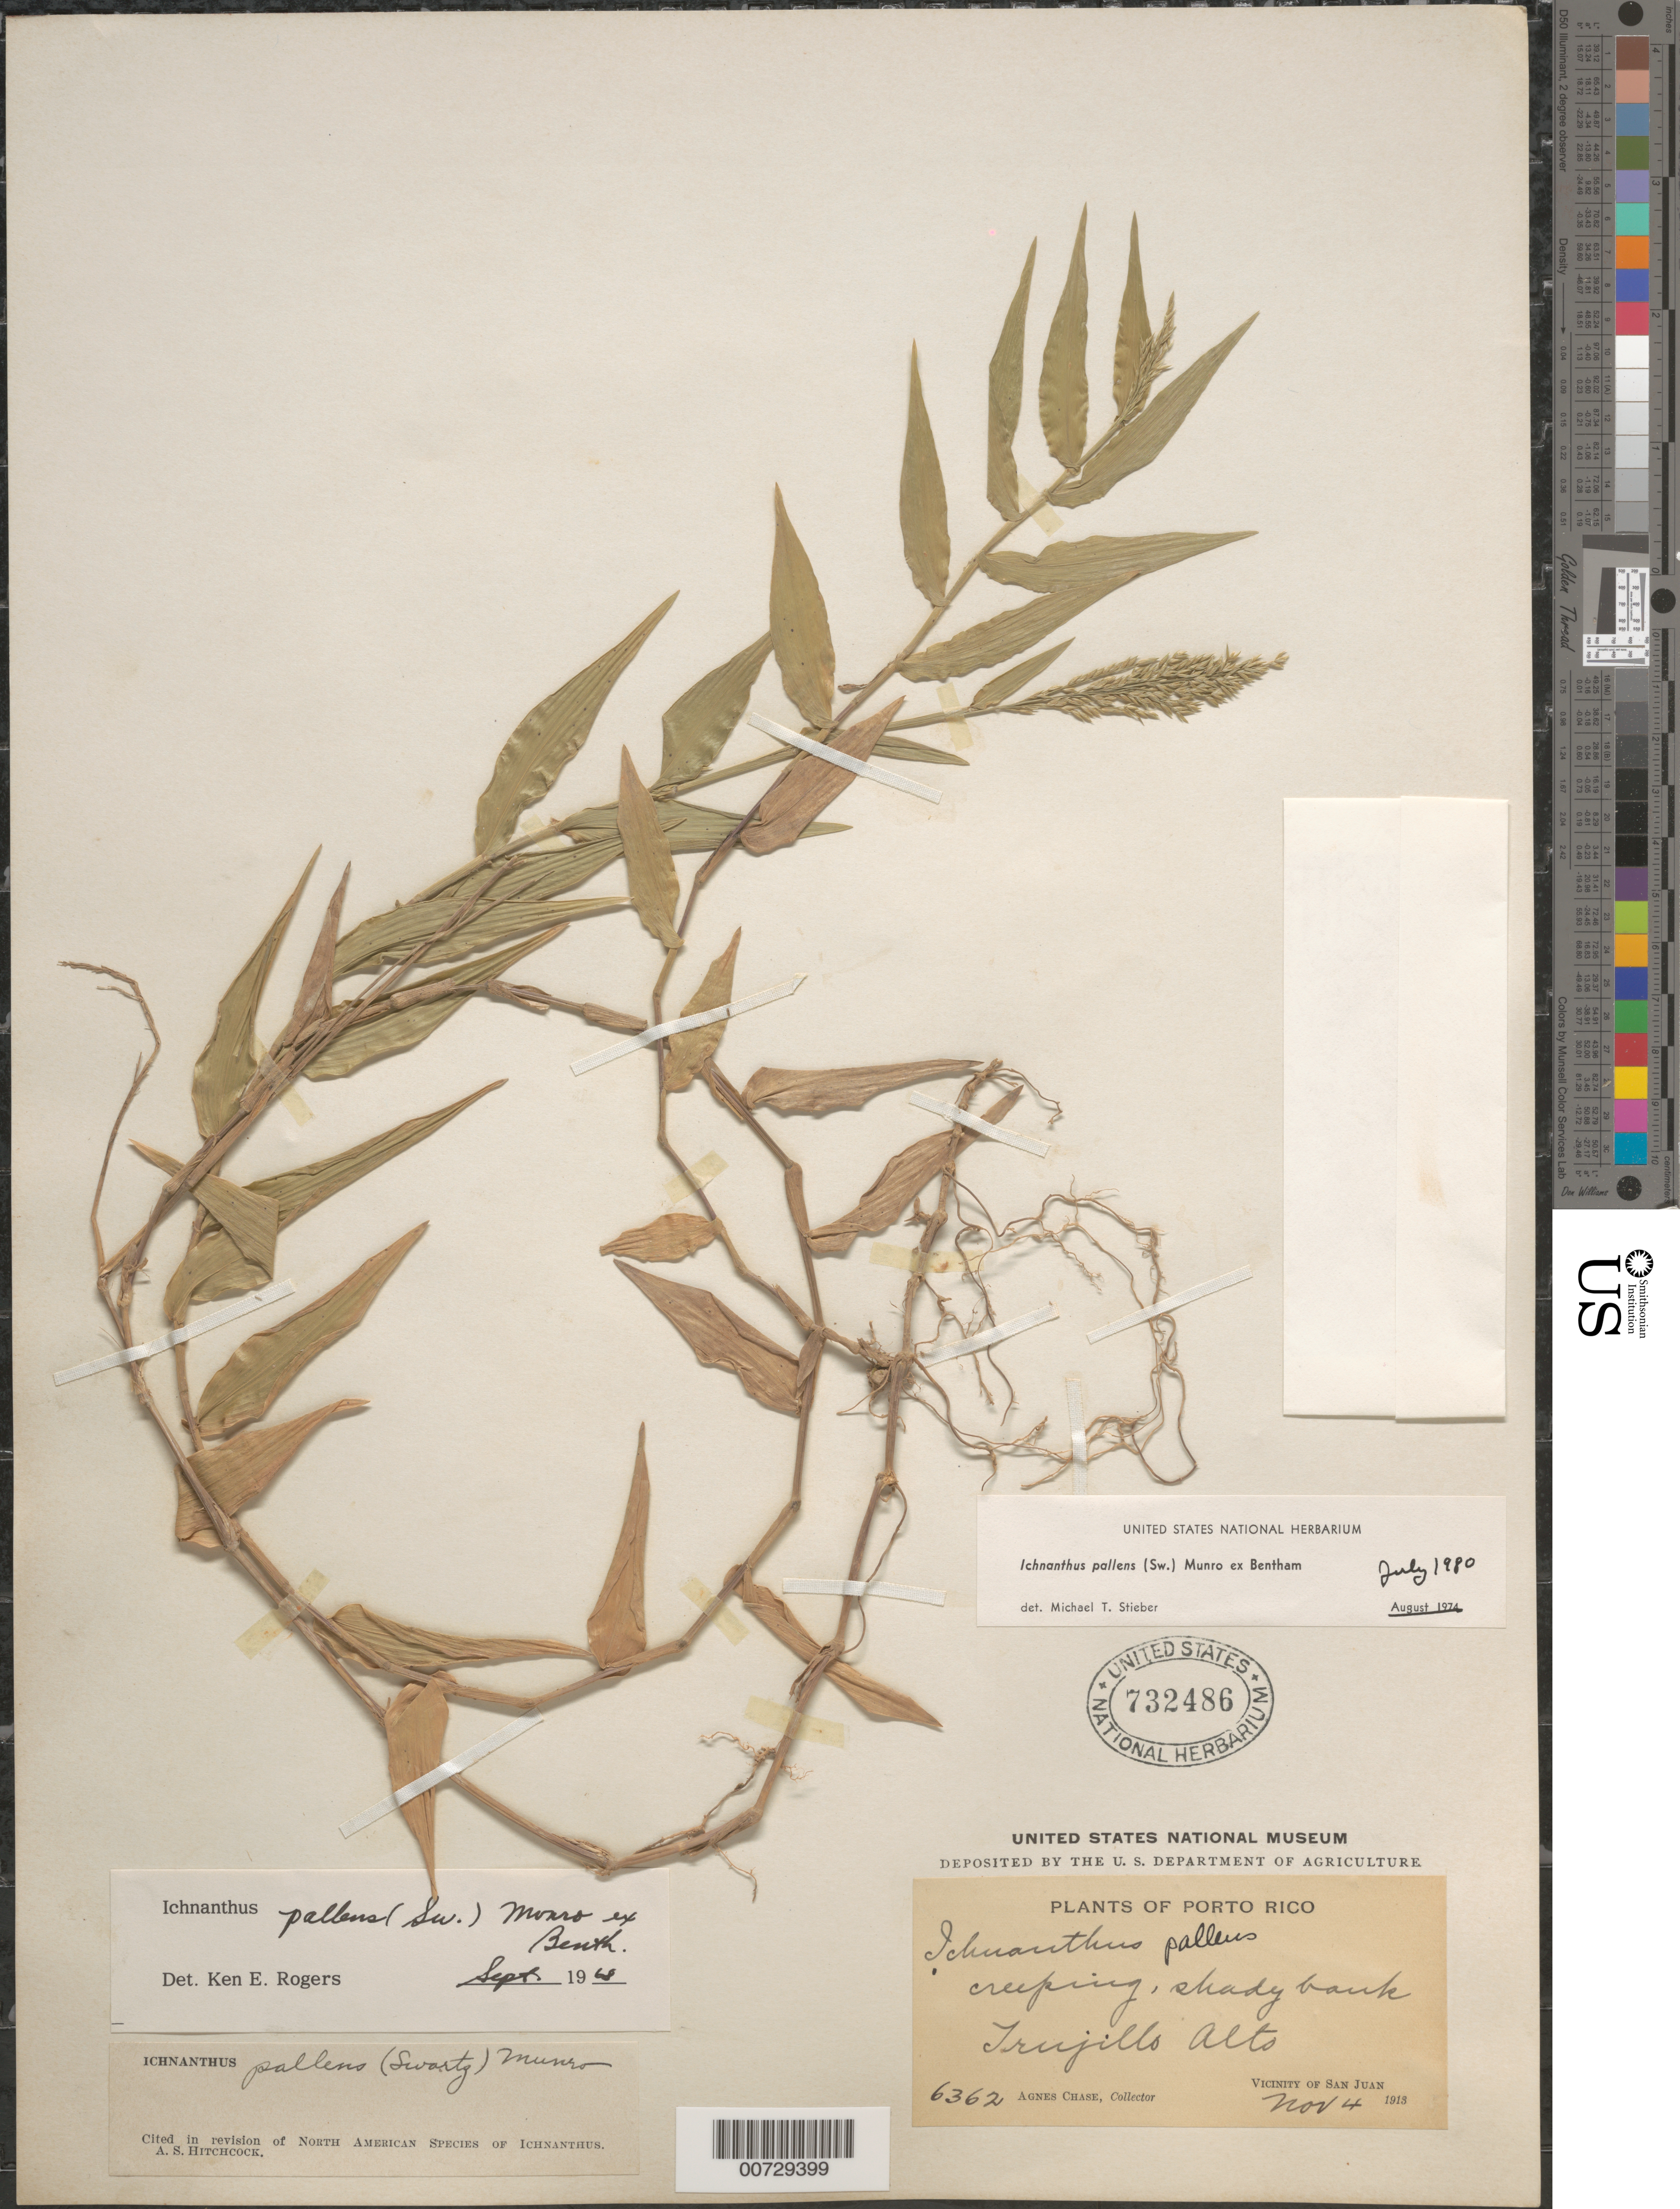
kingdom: Plantae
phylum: Tracheophyta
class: Liliopsida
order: Poales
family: Poaceae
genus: Ichnanthus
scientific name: Ichnanthus pallens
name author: (Sw.) Munro ex Benth.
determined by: Stieber, M. T.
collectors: A. Chase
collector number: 6362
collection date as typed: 04 Nov 1913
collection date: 1913-11-04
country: Puerto Rico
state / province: San Juan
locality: Trujillo Alto, vic of San Juan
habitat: Creeping, shady bank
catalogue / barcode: US 732486